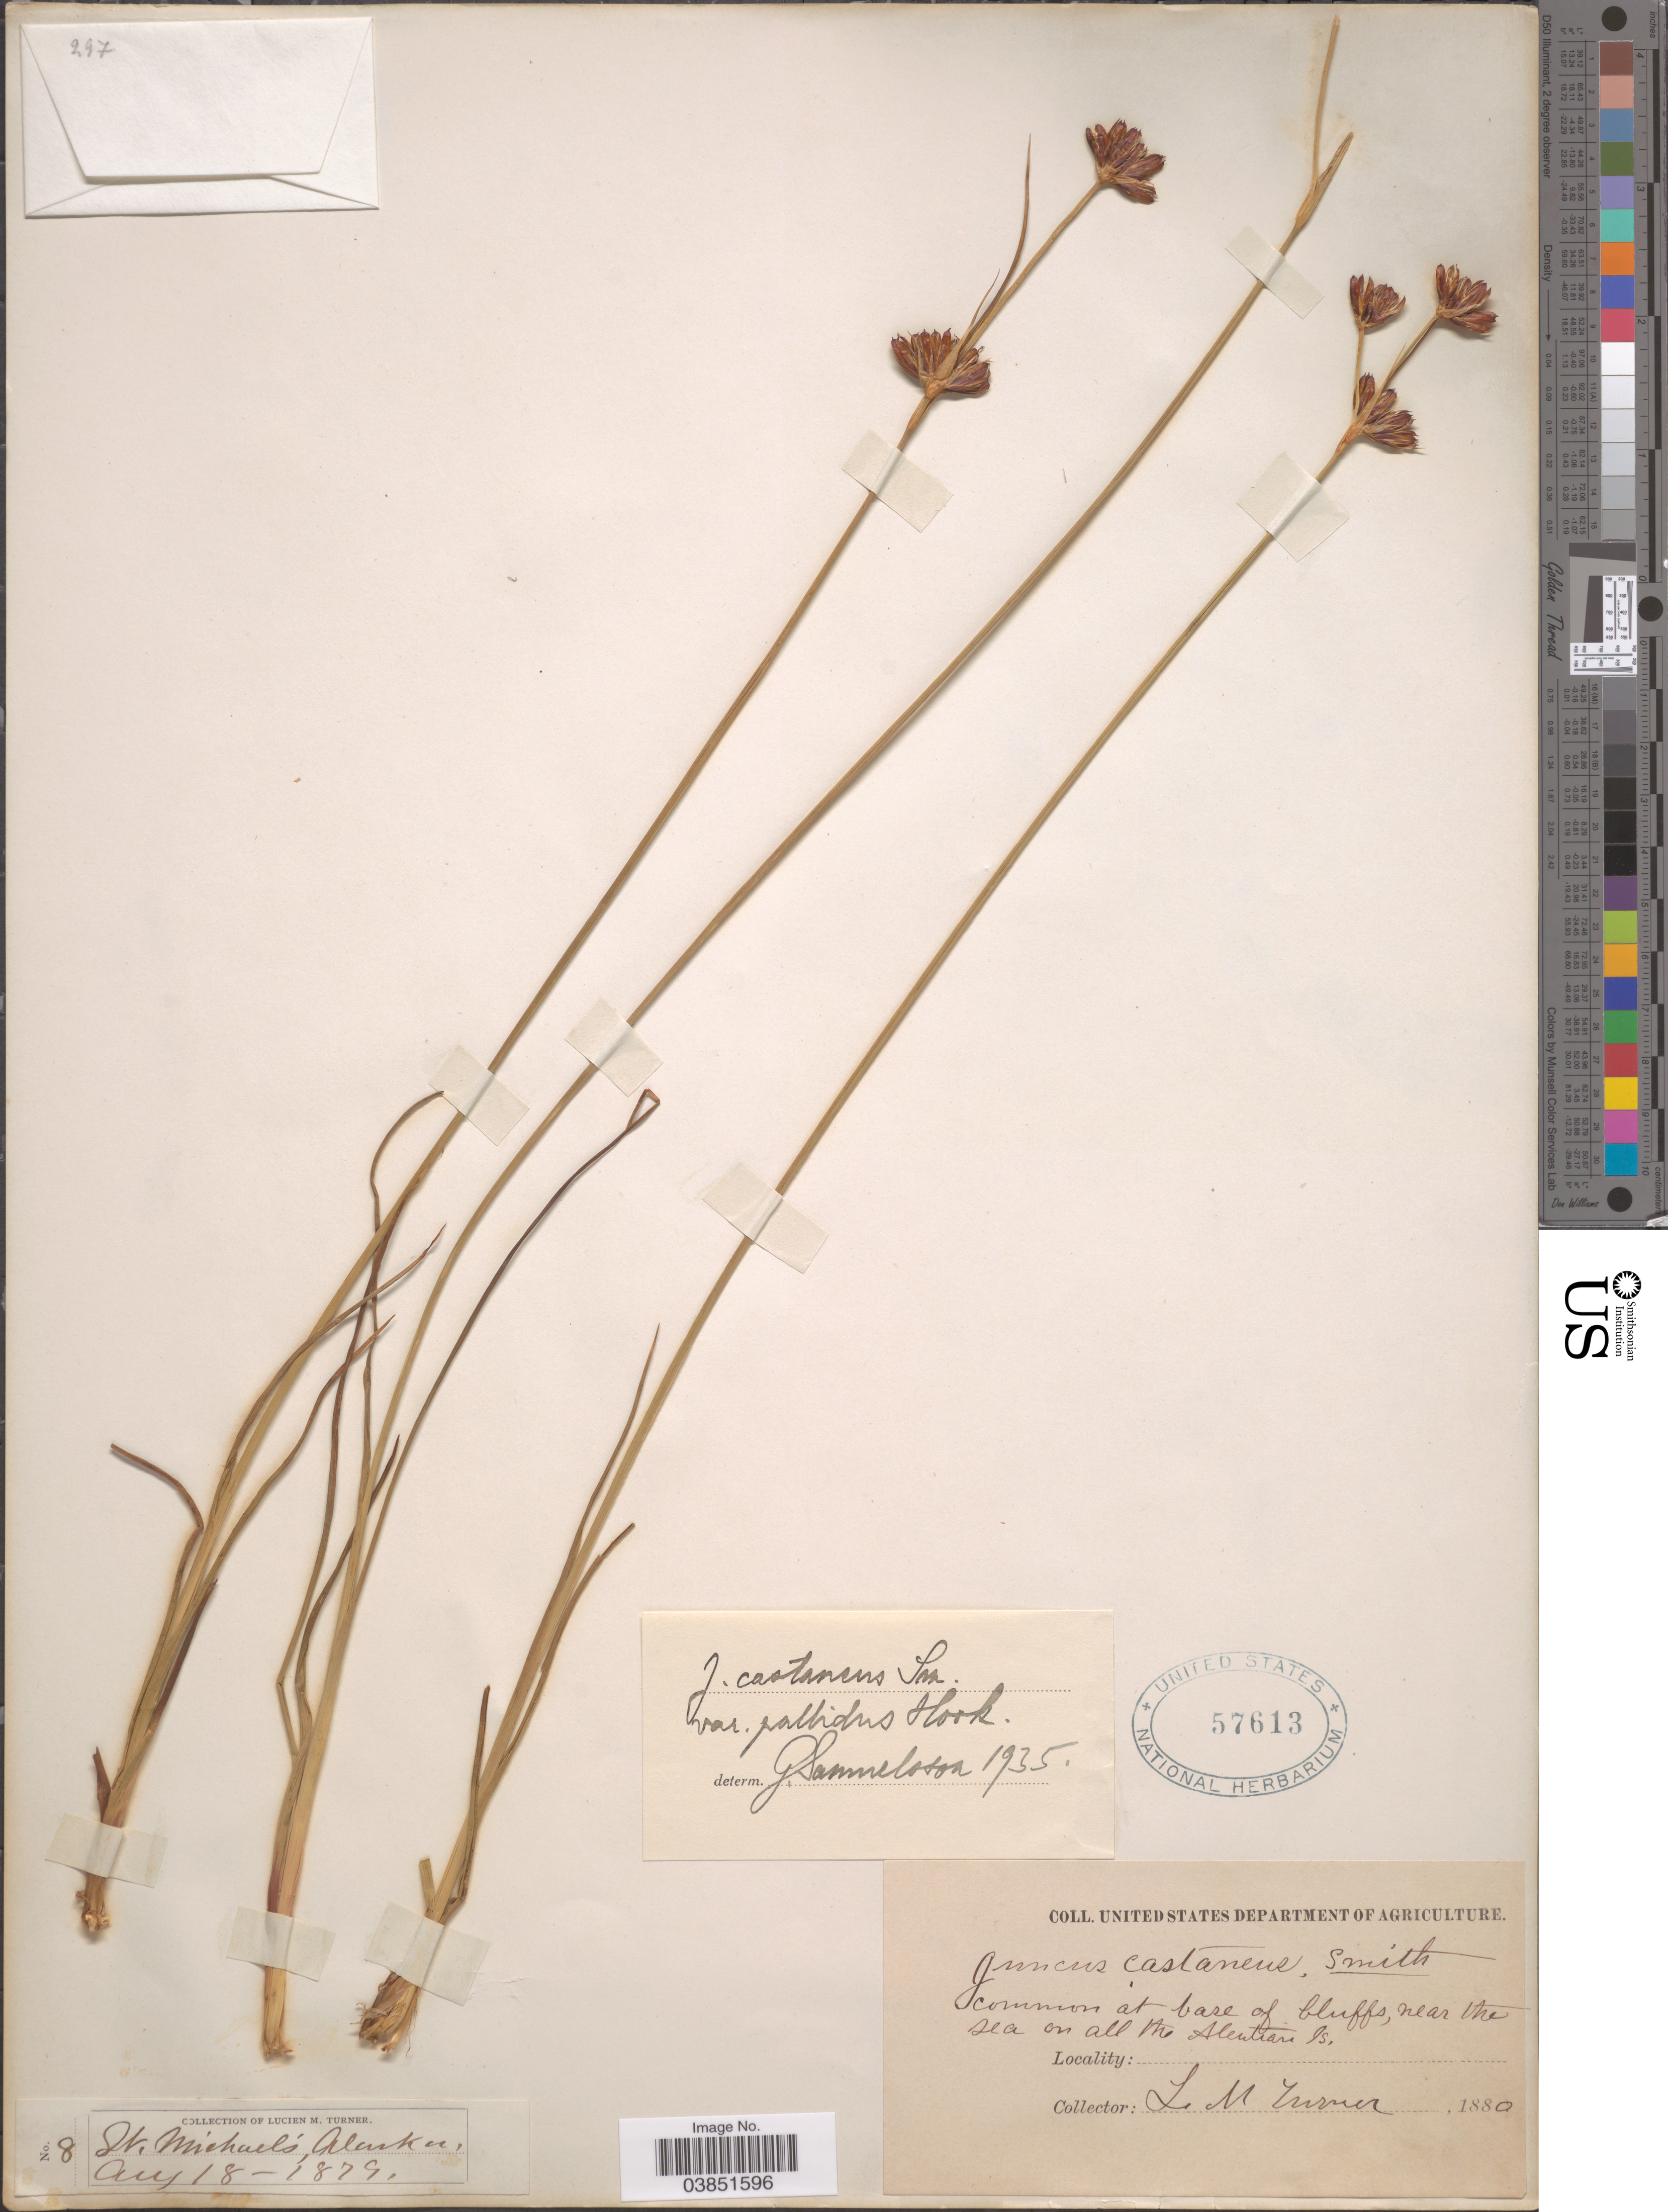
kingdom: Plantae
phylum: Tracheophyta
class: Liliopsida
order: Poales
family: Juncaceae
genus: Juncus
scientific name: Juncus castaneus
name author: Sm.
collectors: L. M. Turner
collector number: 8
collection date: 1879-08-18/1880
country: United States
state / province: Arkansas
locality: St. Michael's. Near the sea on all the Aleutian Is.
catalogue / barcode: US 57613